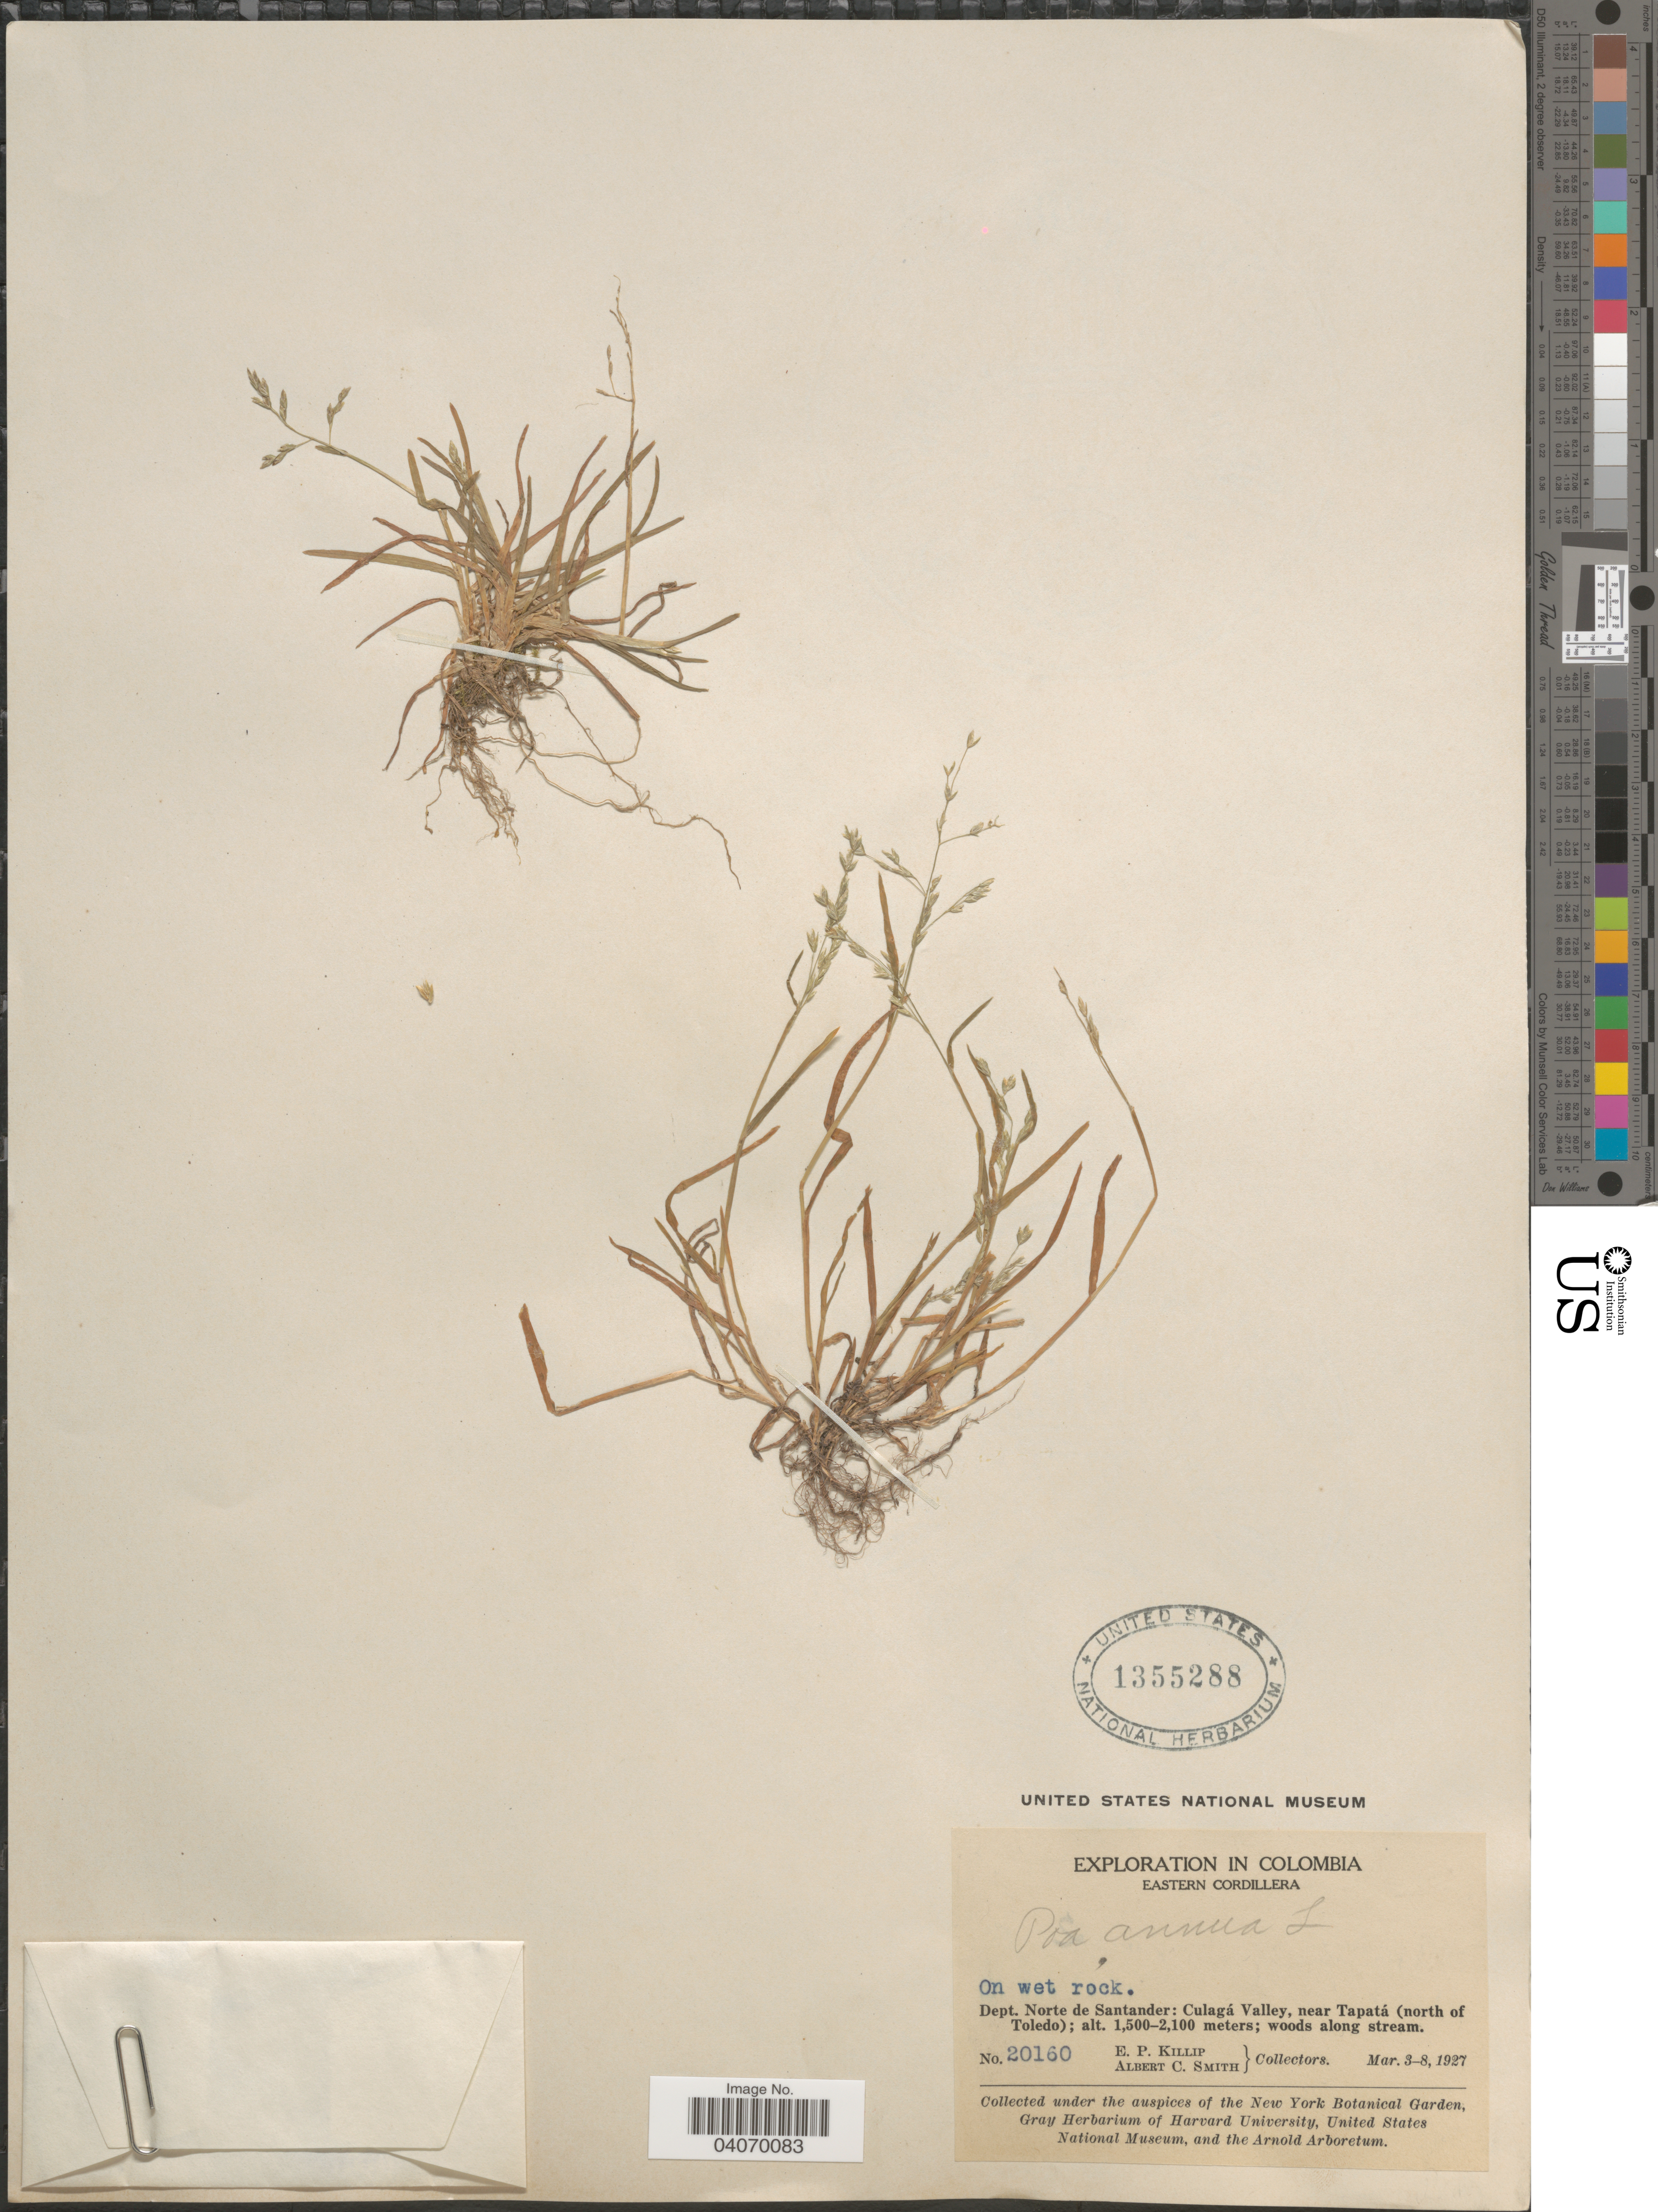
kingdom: Plantae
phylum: Tracheophyta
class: Liliopsida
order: Poales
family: Poaceae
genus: Poa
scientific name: Poa annua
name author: L.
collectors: E. P. Killip & A. C. Smith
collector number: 20160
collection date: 1927-03-03/1927-03-08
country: Colombia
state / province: Norte de Santander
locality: Eastern Cordillera. Dept. Norte de Santander: Culagá Valley, near Tapatá (north of Toledo).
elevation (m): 1500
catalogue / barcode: US 1355288